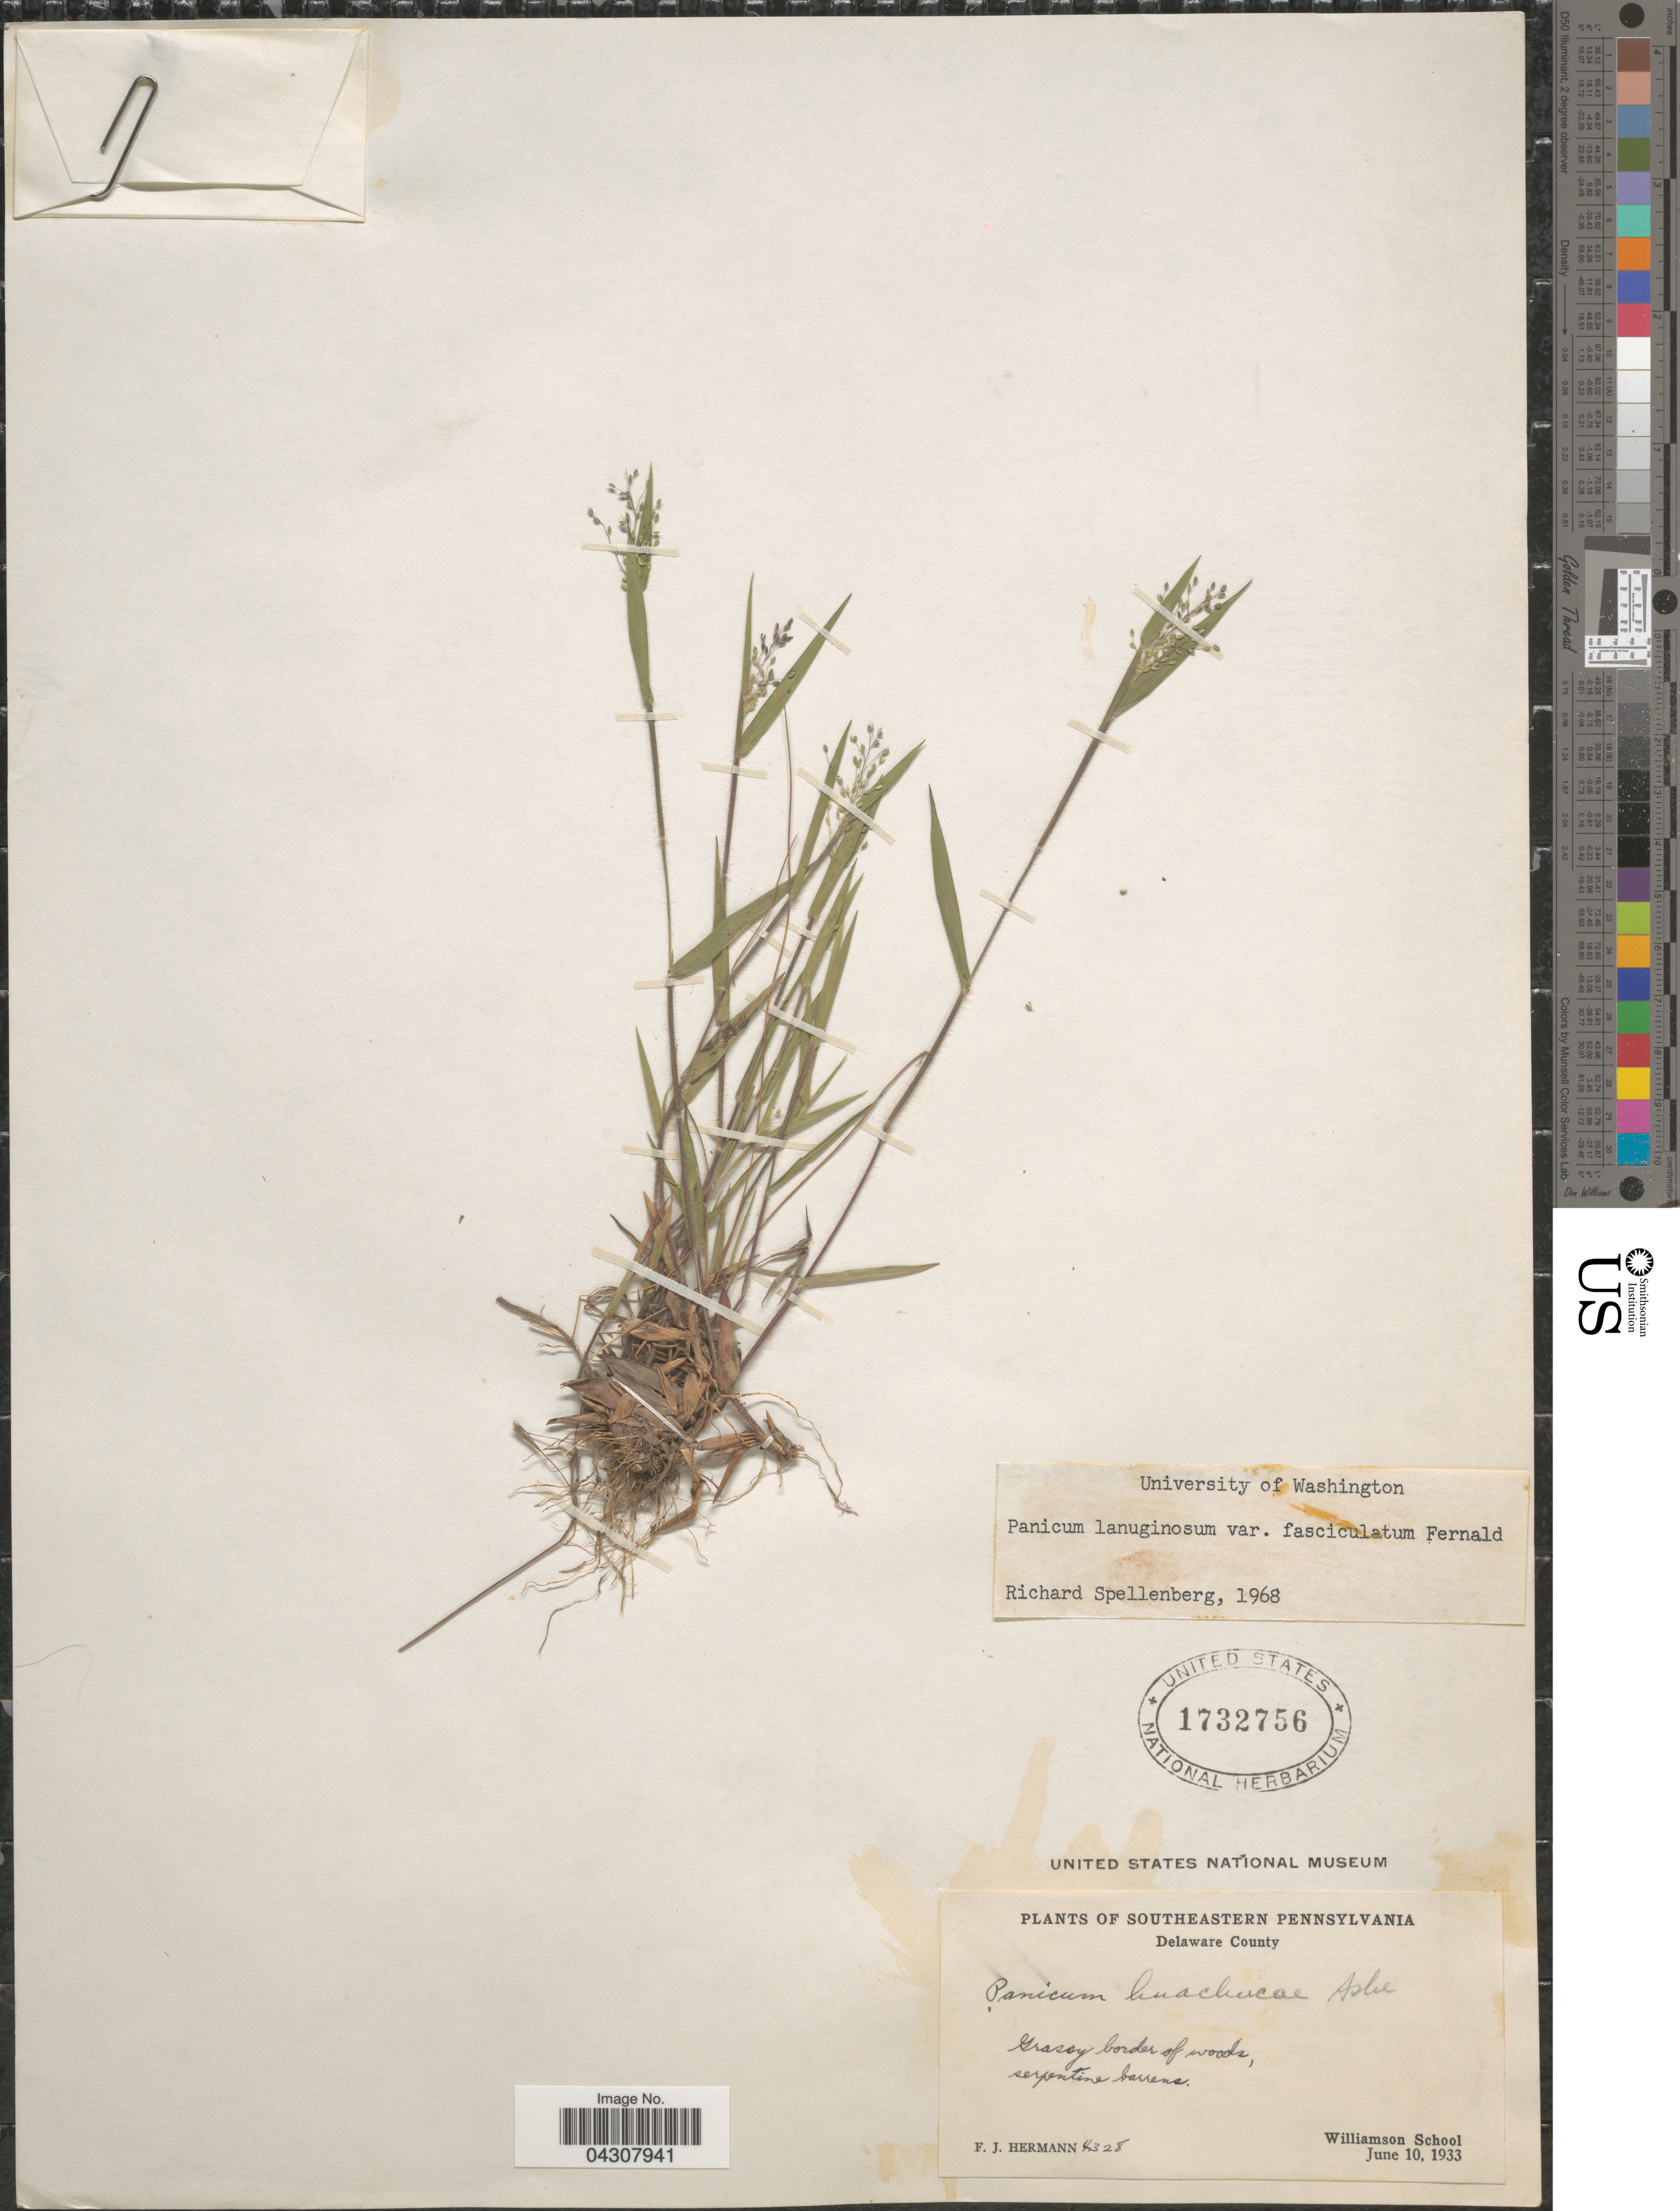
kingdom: Plantae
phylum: Tracheophyta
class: Liliopsida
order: Poales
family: Poaceae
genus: Dichanthelium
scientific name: Dichanthelium acuminatum var. acuminatum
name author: (Sw.) Gould & C.A. Clark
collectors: F. J. Hermann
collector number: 4328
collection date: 1933-06-10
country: United States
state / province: Pennsylvania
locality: Southeastern Pennsylvania. Delaware County. Grassy border of woods, serpentine barrens. Williamson School.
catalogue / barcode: US 1732756